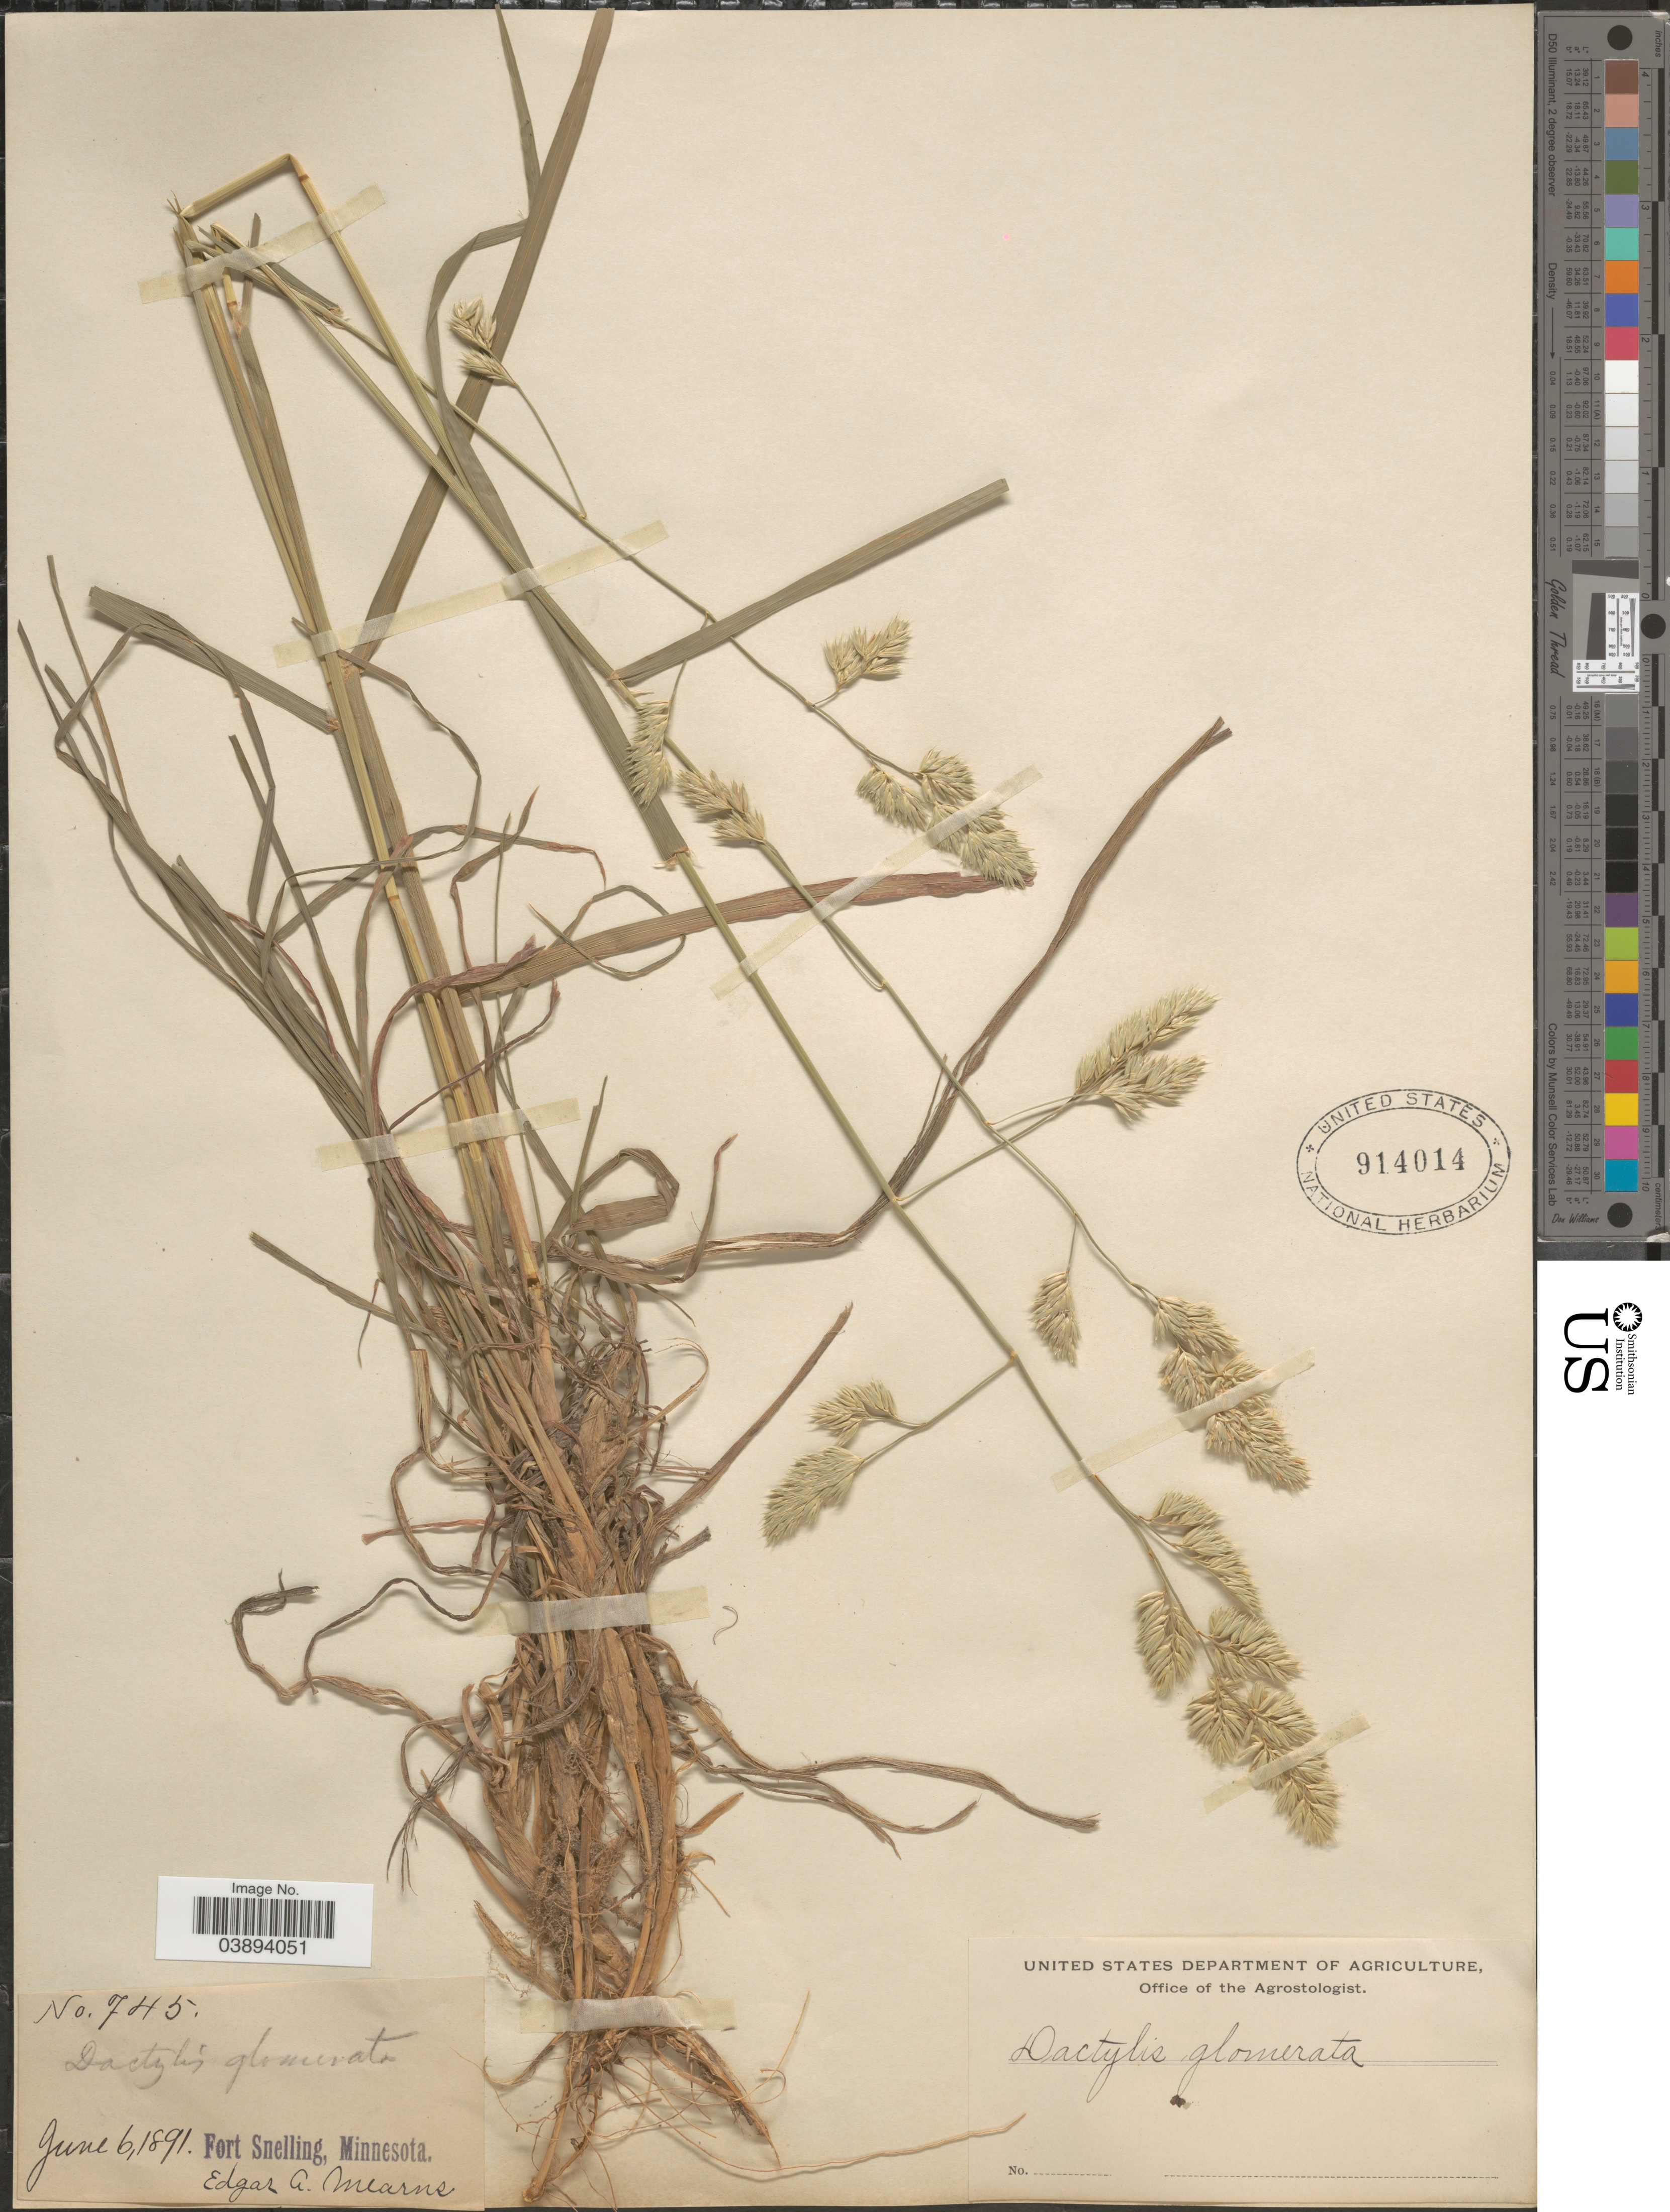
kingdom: Plantae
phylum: Tracheophyta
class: Liliopsida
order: Poales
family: Poaceae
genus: Dactylis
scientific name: Dactylis glomerata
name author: L.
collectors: E. A. Mearns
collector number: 745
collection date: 1891-06-06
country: United States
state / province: Minnesota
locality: Fort Snelling.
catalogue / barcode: US 914014